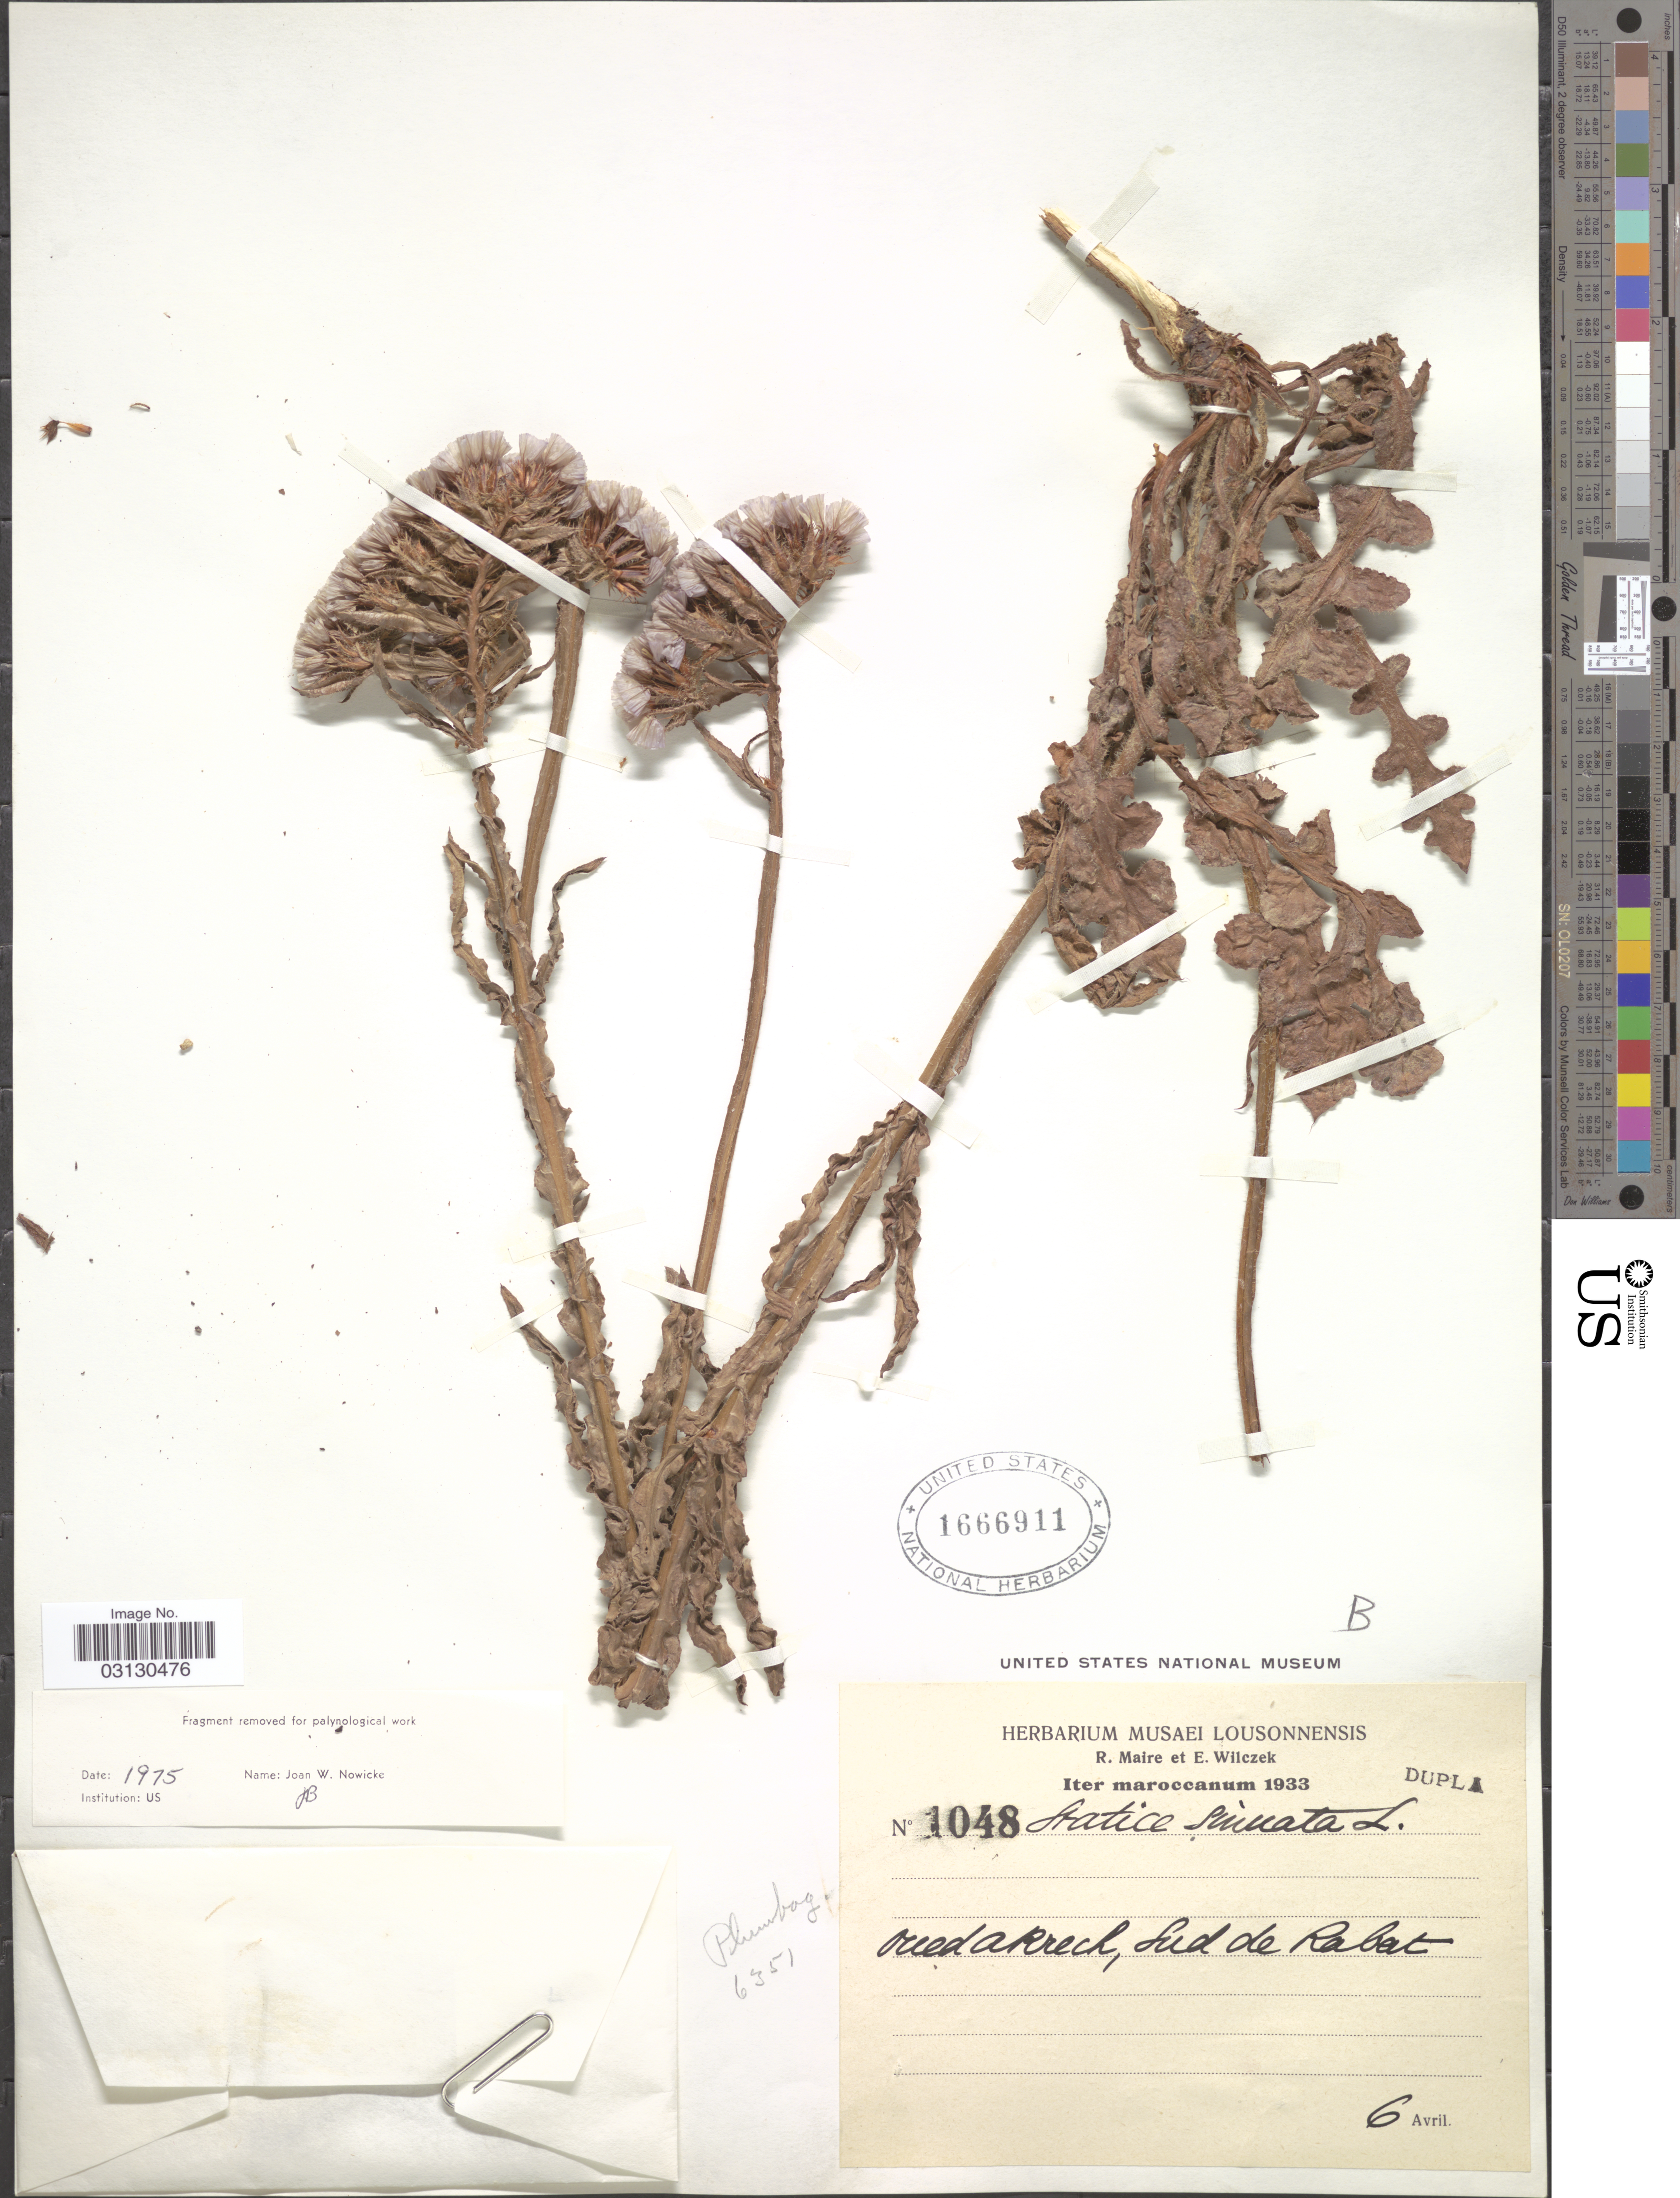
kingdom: Plantae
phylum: Tracheophyta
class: Magnoliopsida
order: Caryophyllales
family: Plumbaginaceae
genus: Limonium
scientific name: Limonium sinuatum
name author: (L.) Mill.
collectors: R. Maire & E. Wilczek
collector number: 1048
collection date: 1933-04-06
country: Morocco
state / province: Rabat-Salé-Zemmour-Zaër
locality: Oued Akreck, Sud de Rabat.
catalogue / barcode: US 1666911